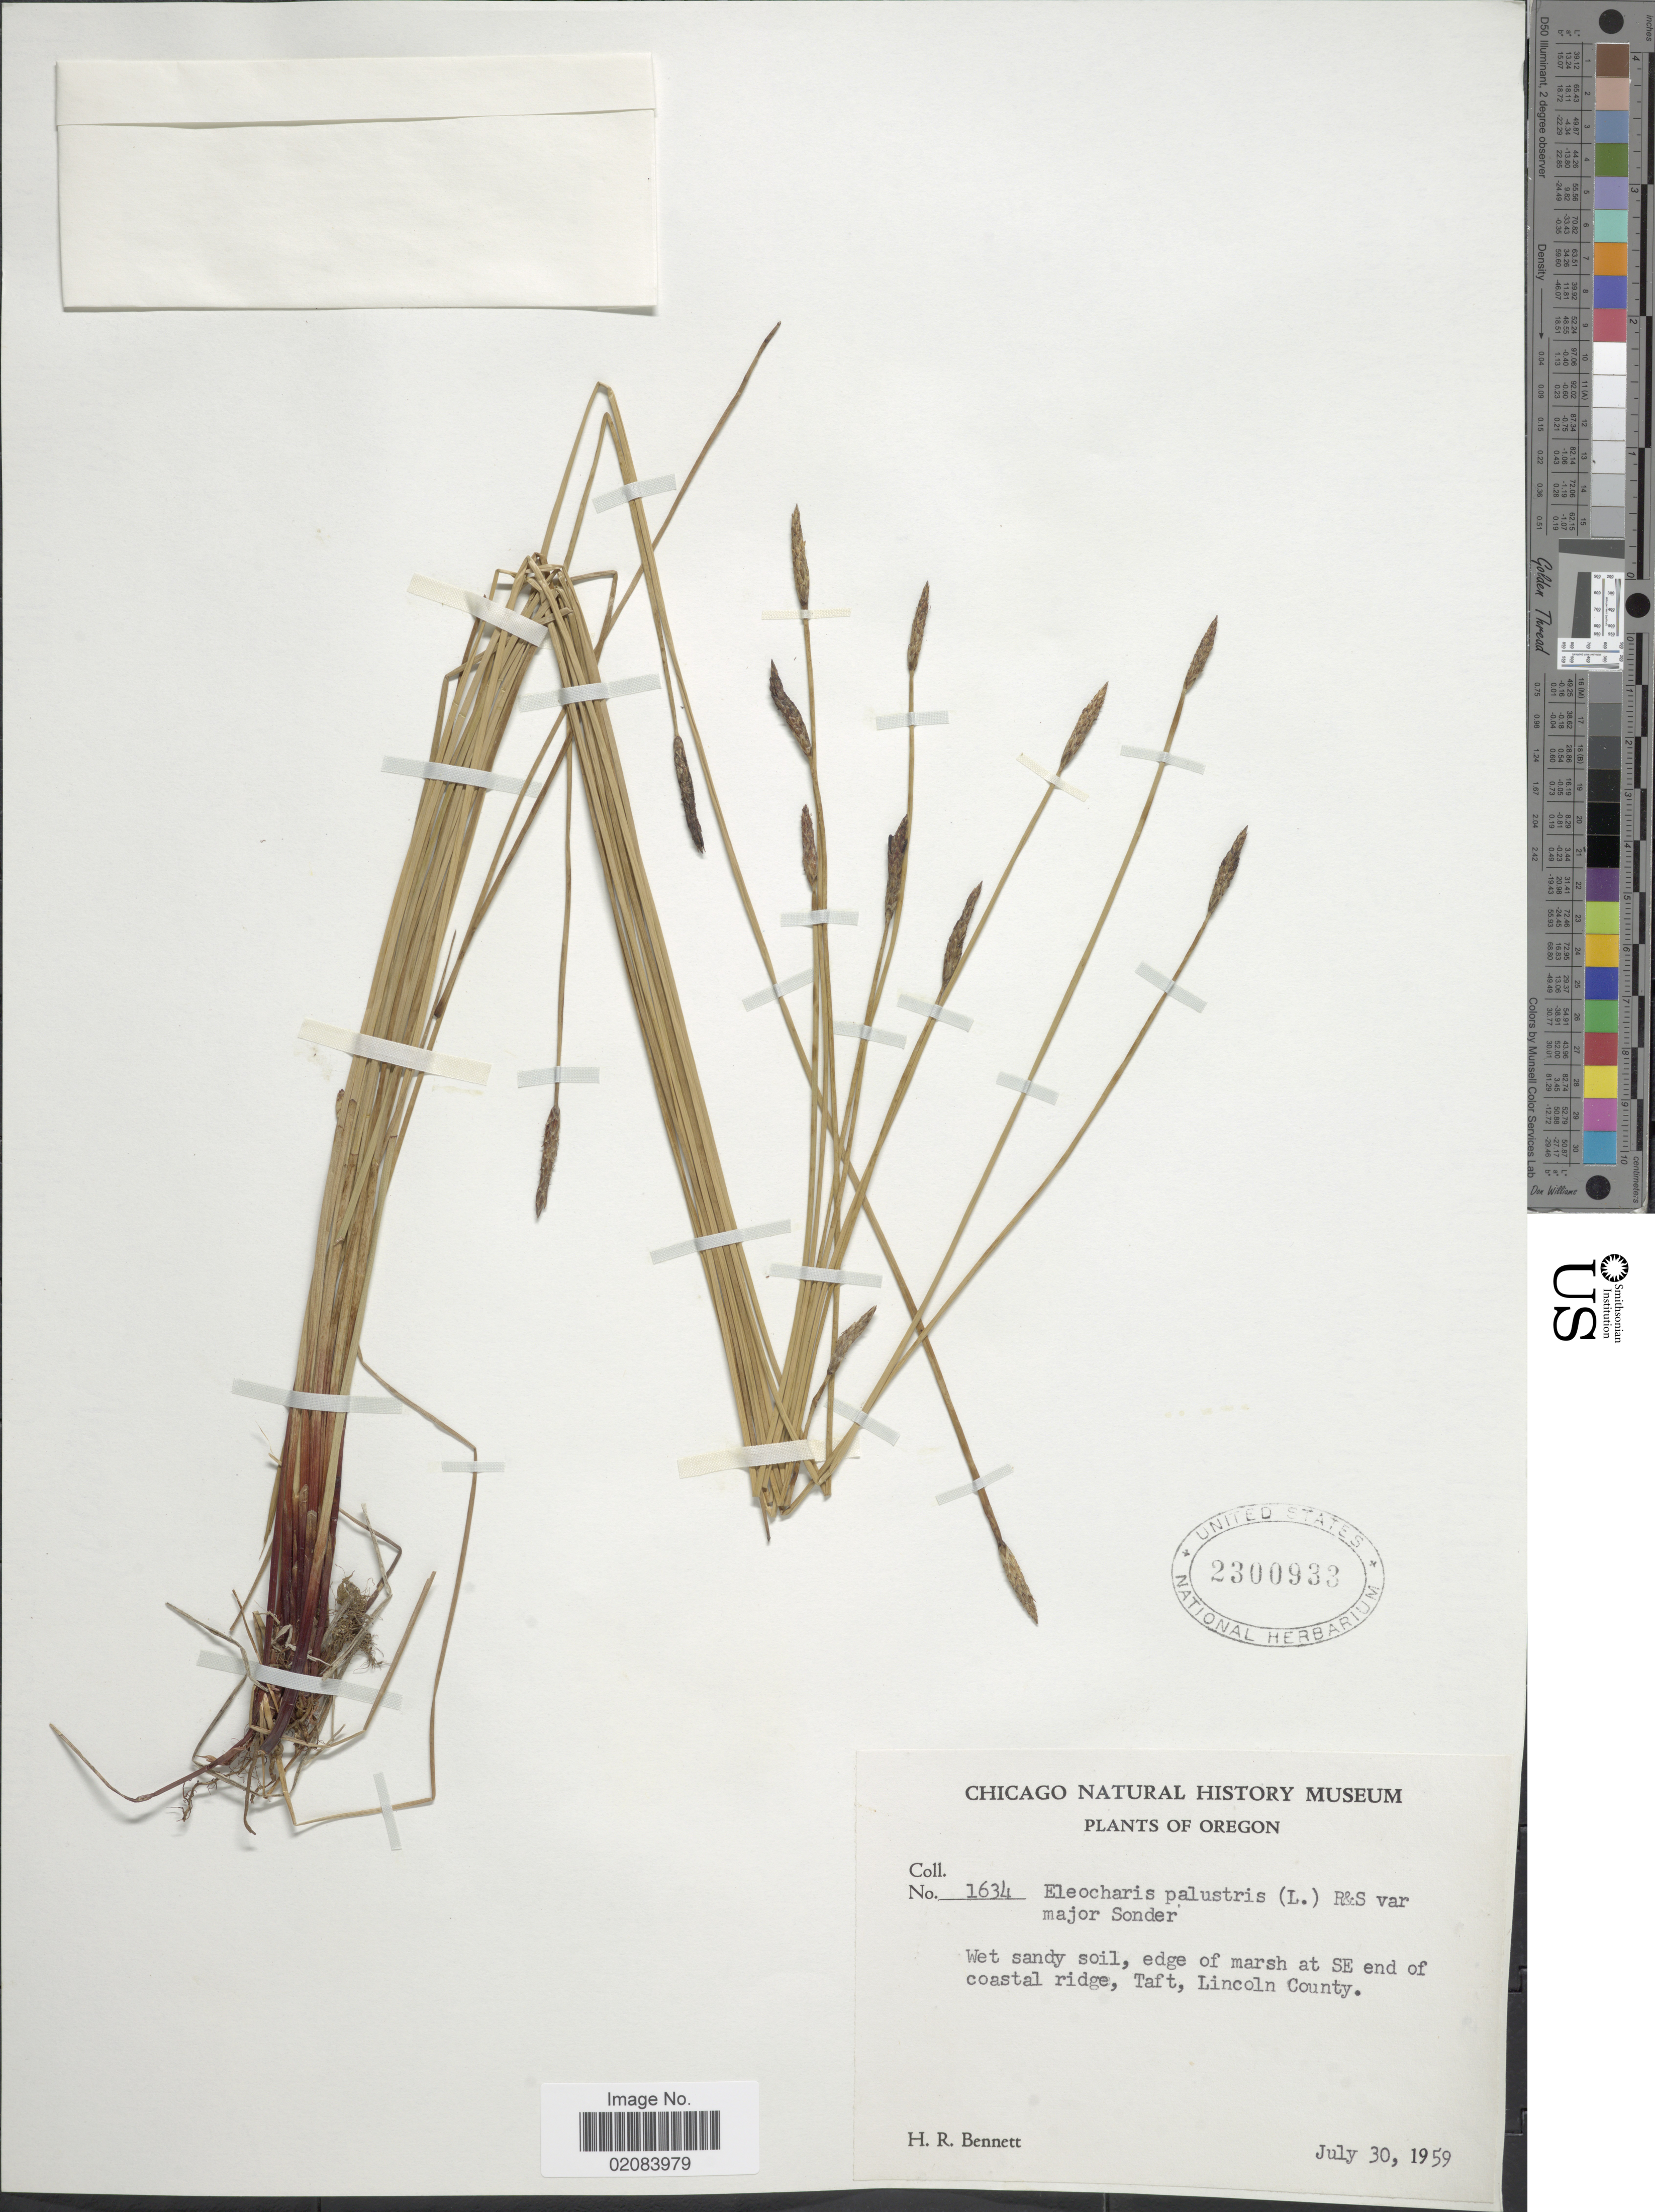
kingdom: Plantae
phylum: Tracheophyta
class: Liliopsida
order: Poales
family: Cyperaceae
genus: Eleocharis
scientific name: Eleocharis palustris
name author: (L.) Roem. & Schult.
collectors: H. R. Bennett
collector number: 1634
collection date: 1959-07-30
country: United States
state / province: Oregon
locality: SE end of coastal ridge, Taft, Lincoln County.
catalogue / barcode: US 2300933